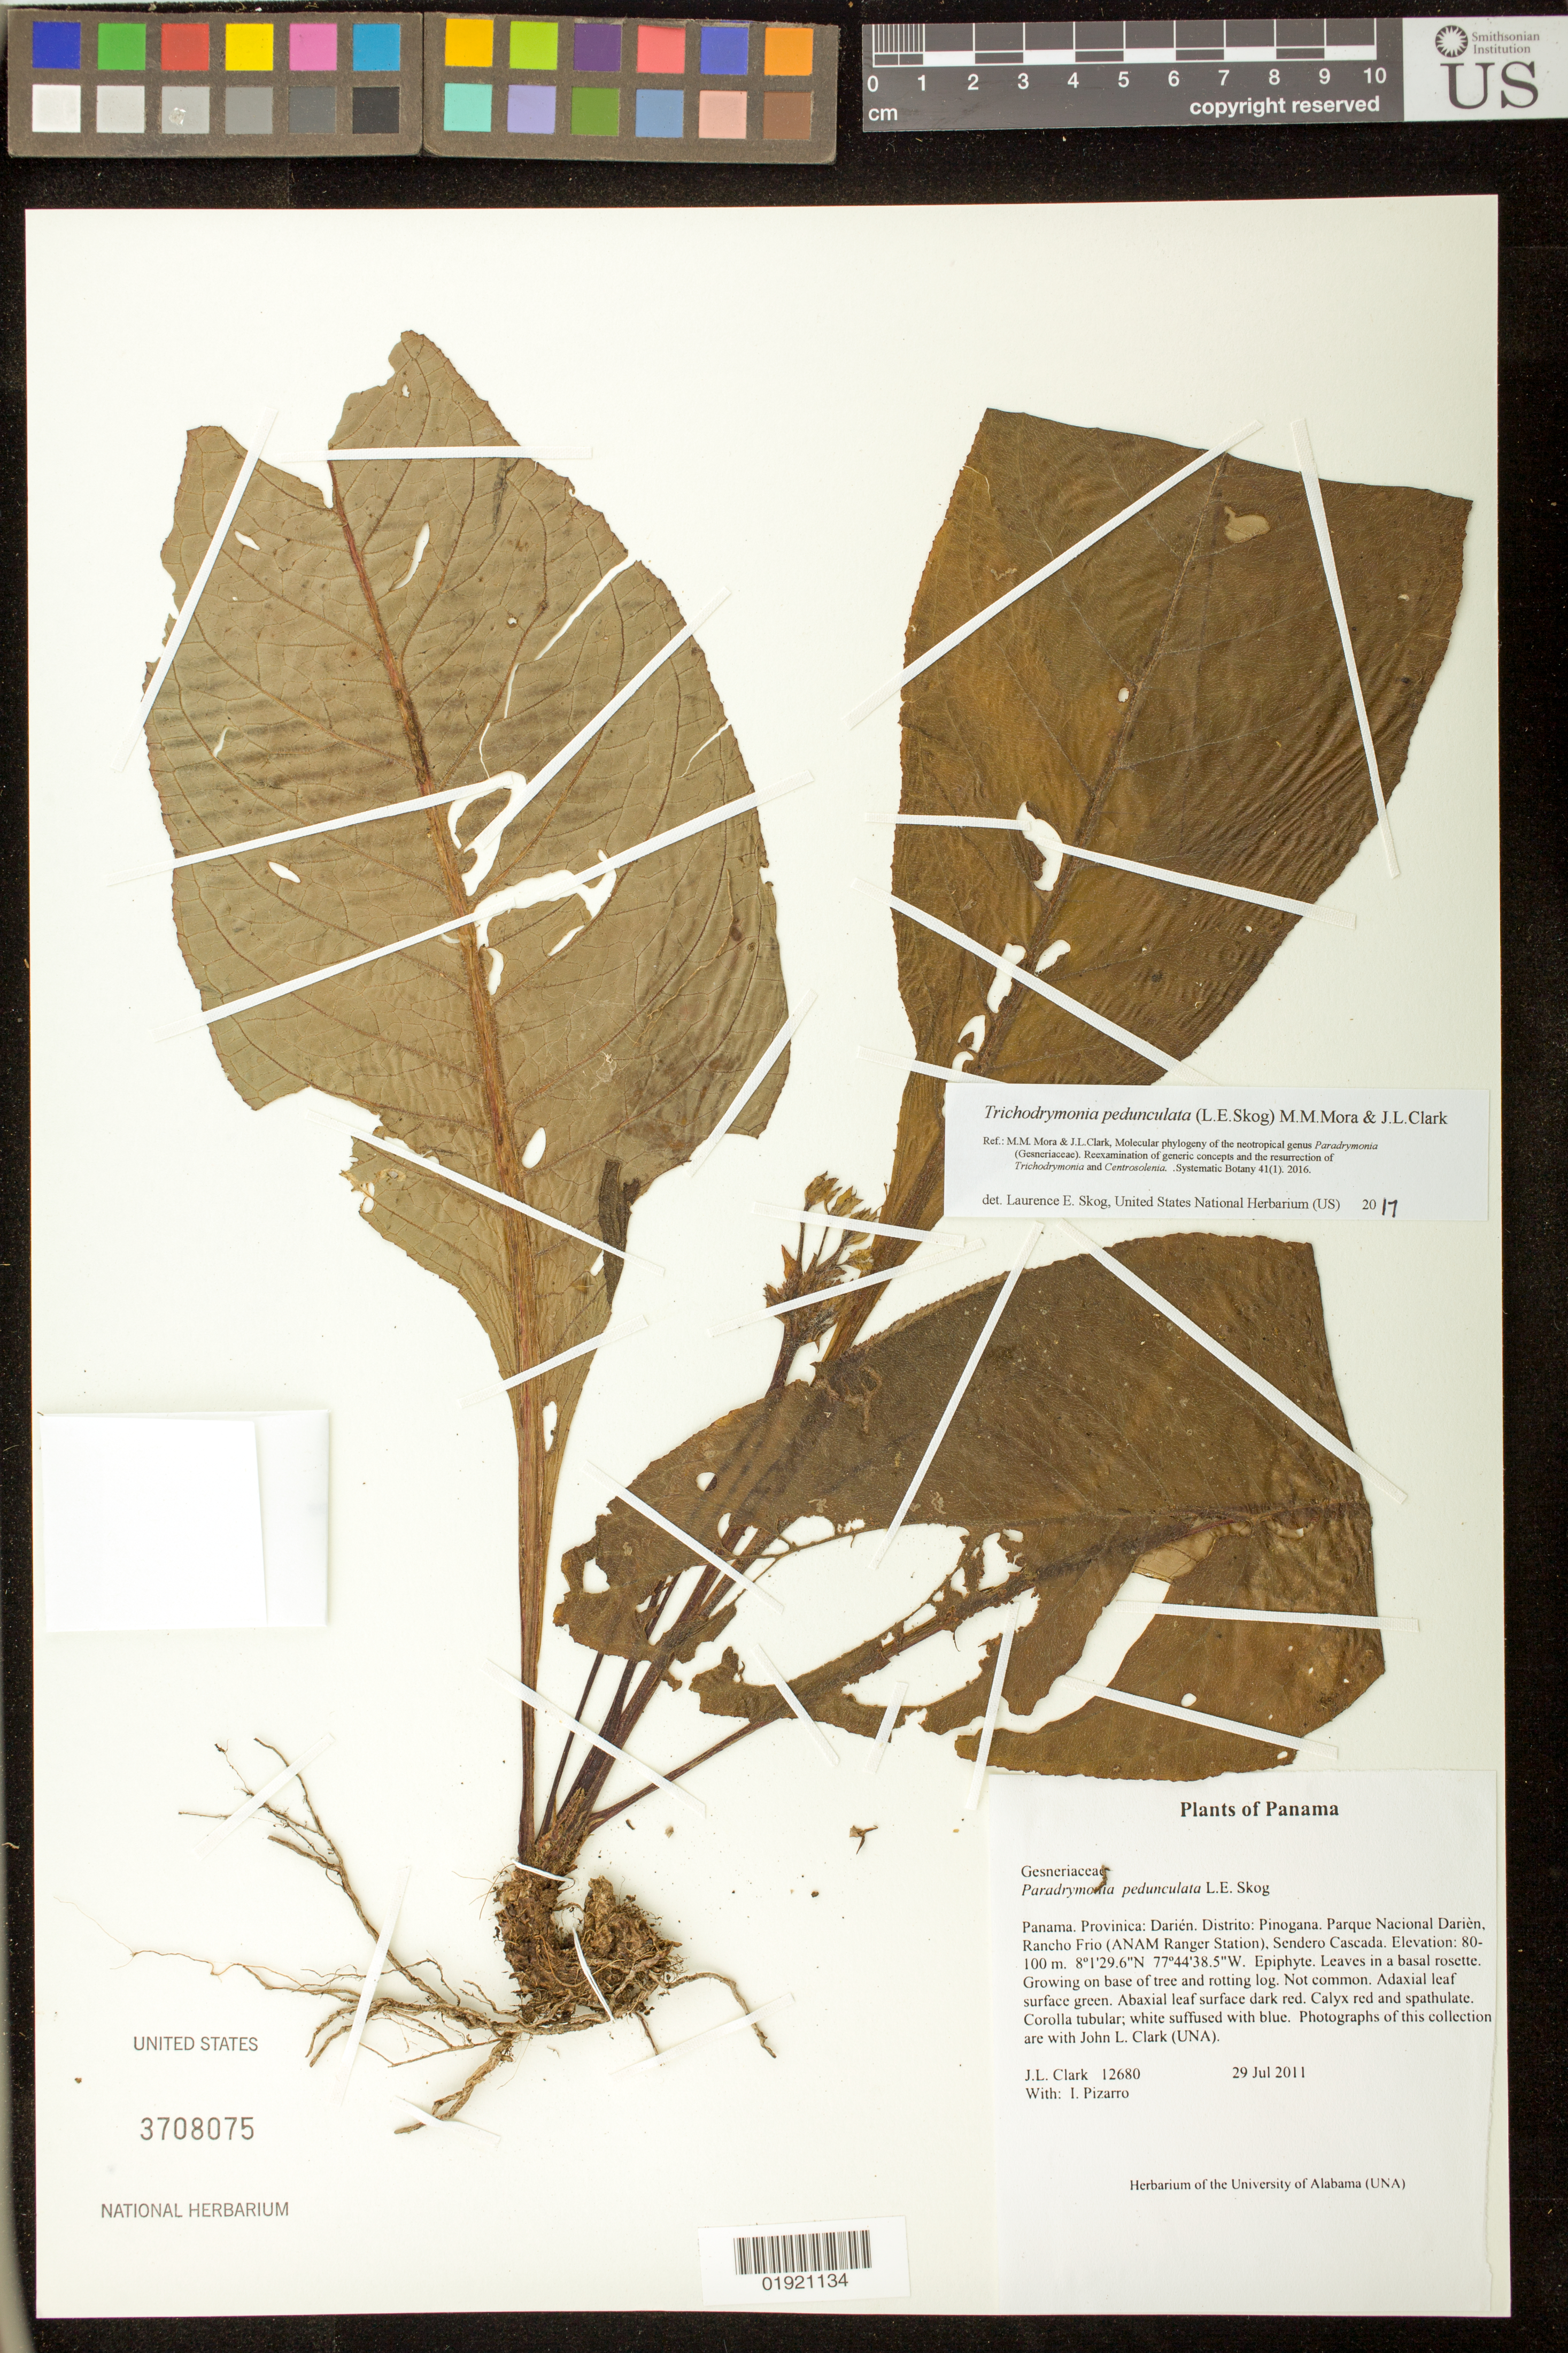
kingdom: Plantae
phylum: Tracheophyta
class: Magnoliopsida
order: Lamiales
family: Gesneriaceae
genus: Trichodrymonia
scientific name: Trichodrymonia pedunculata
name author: (L.E. Skog) M.M. Mora & J.L. Clark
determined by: Skog, Laurence E.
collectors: J. L. Clark & I. Pizarro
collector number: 12680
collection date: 2011-07-29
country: Panama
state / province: Darién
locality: Distrito:Pinogana. Parque Nacional Darien, Rancho Frio (ANAM Ranger Station), Sendero Cascada.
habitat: Growing on base of tree and rotting log.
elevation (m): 80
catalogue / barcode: US 3708075